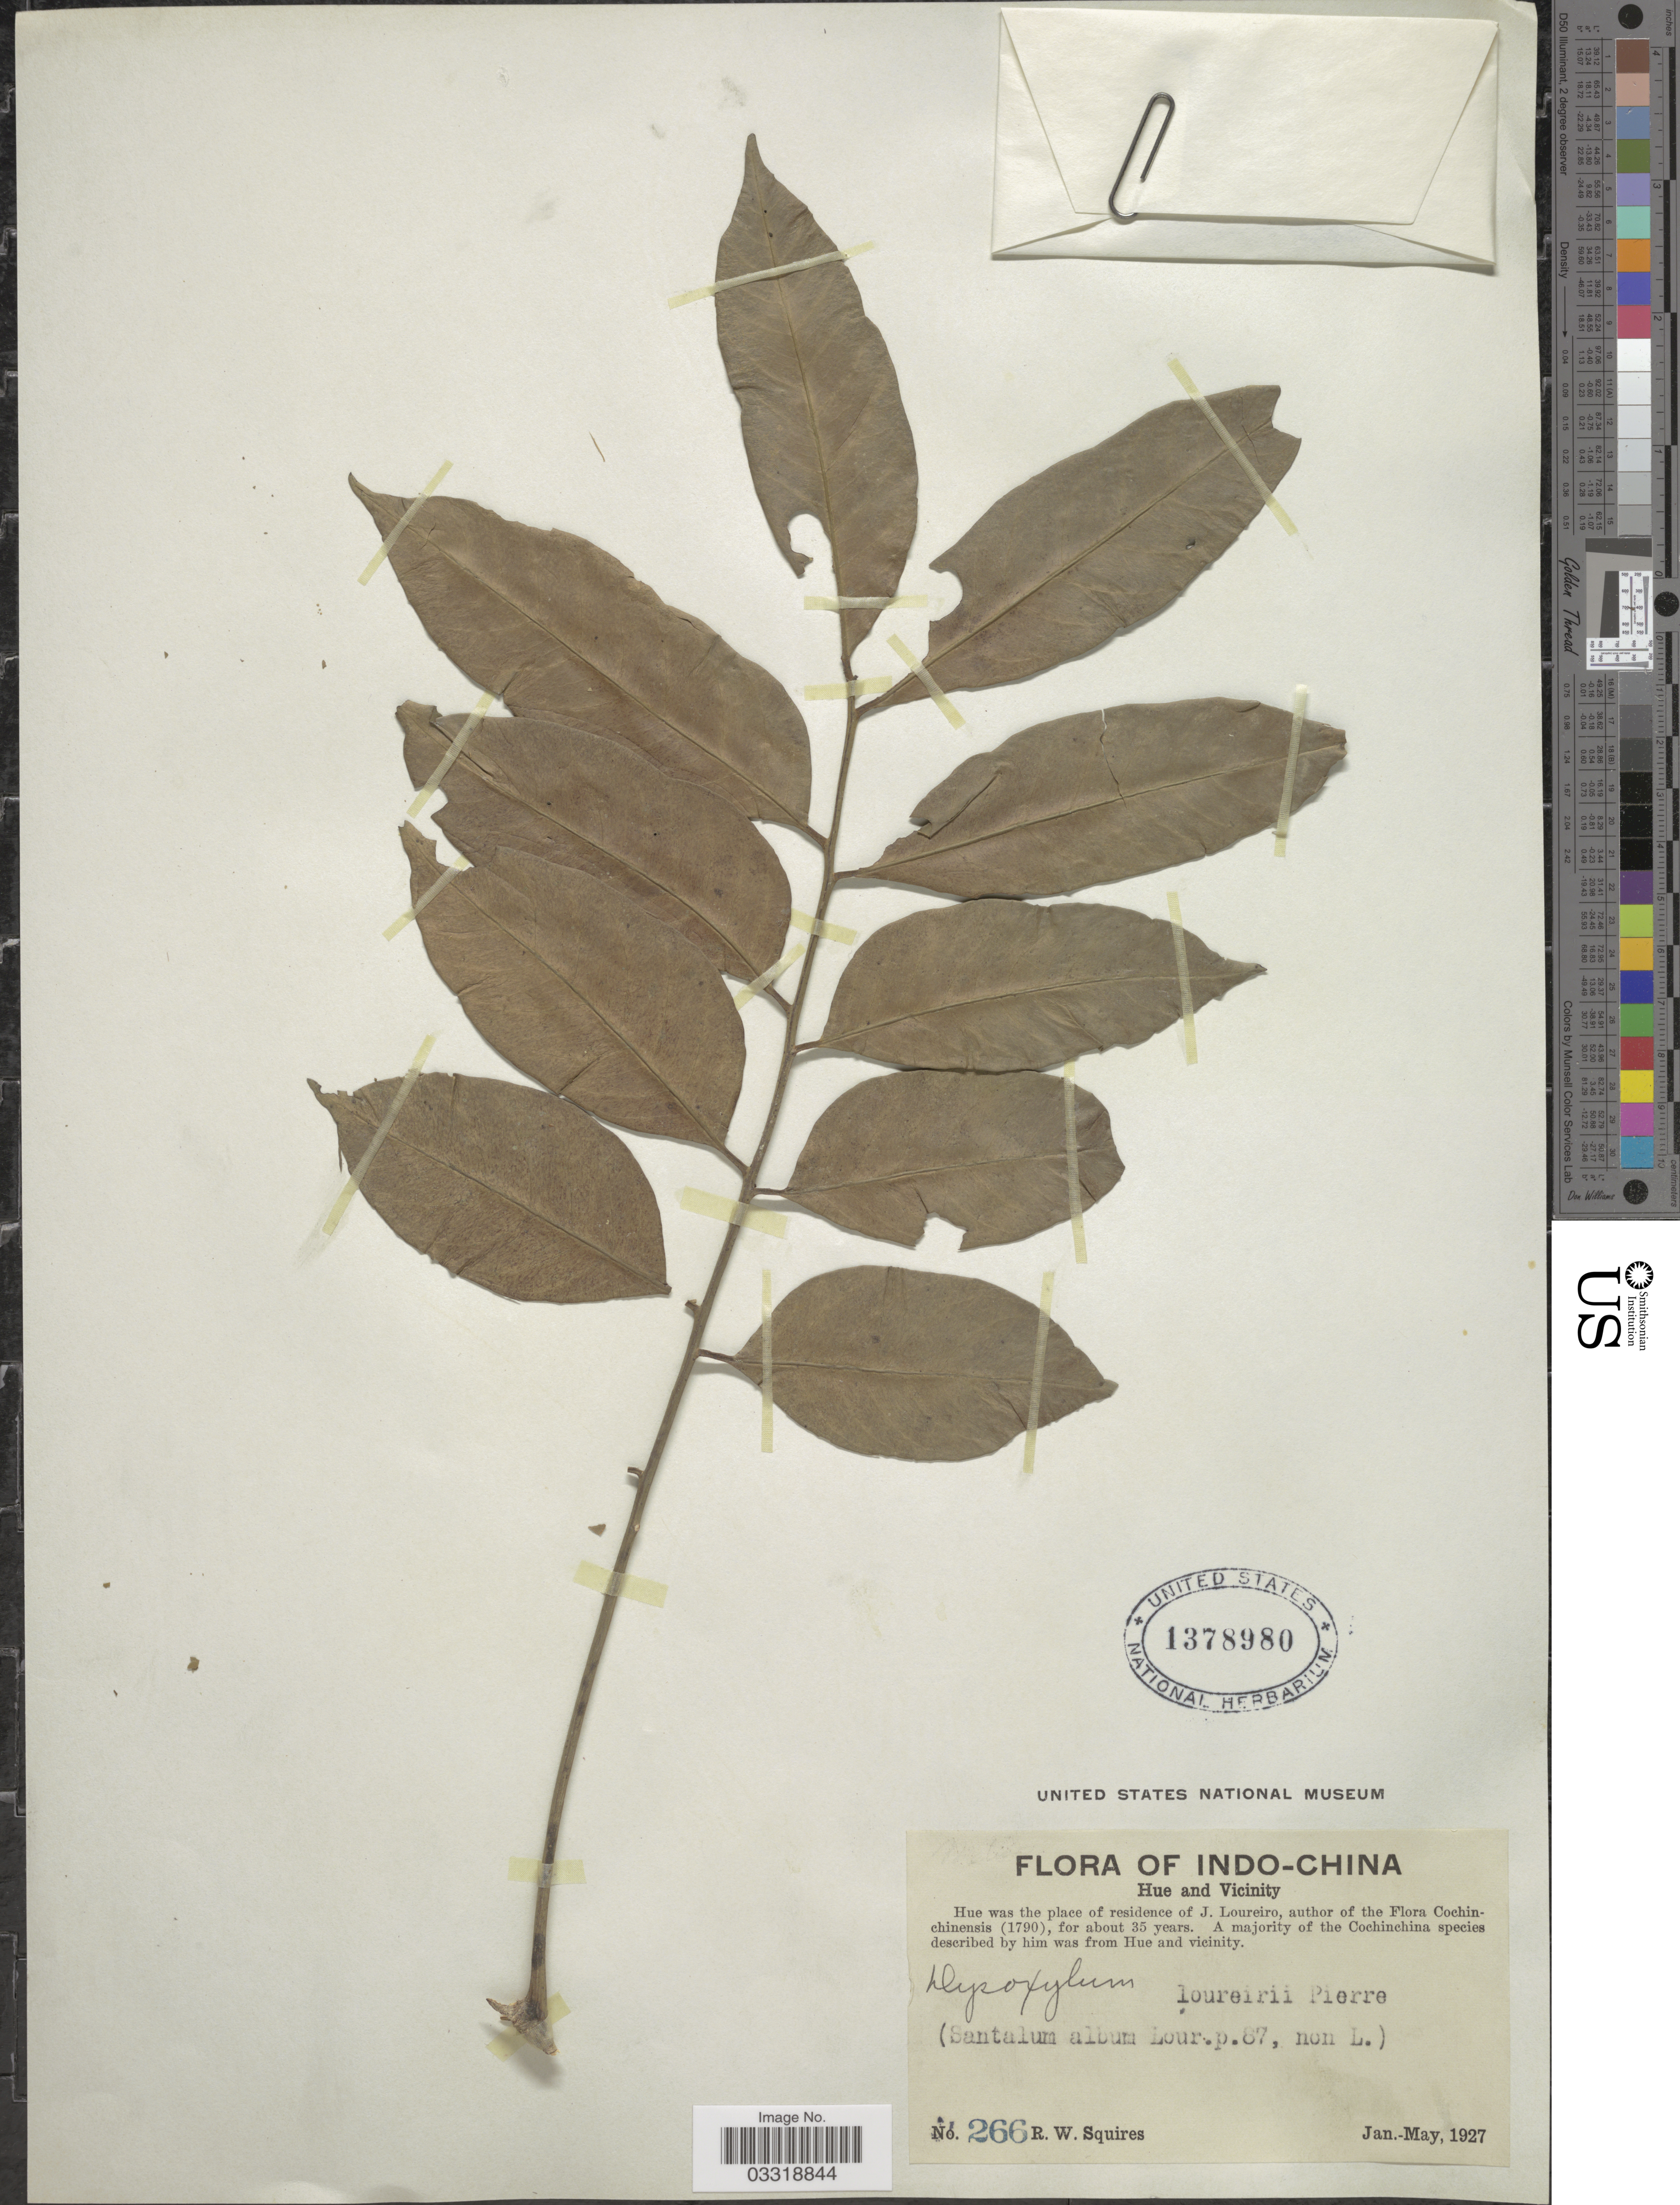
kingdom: Plantae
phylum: Tracheophyta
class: Magnoliopsida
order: Sapindales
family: Meliaceae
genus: Didymocheton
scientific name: Didymocheton loureiroi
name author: (Pierre) Harms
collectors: R. Squires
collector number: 266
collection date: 1927-01/1927-05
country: Vietnam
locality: Indo-China. Hue and Vicinity.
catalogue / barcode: US 1378980